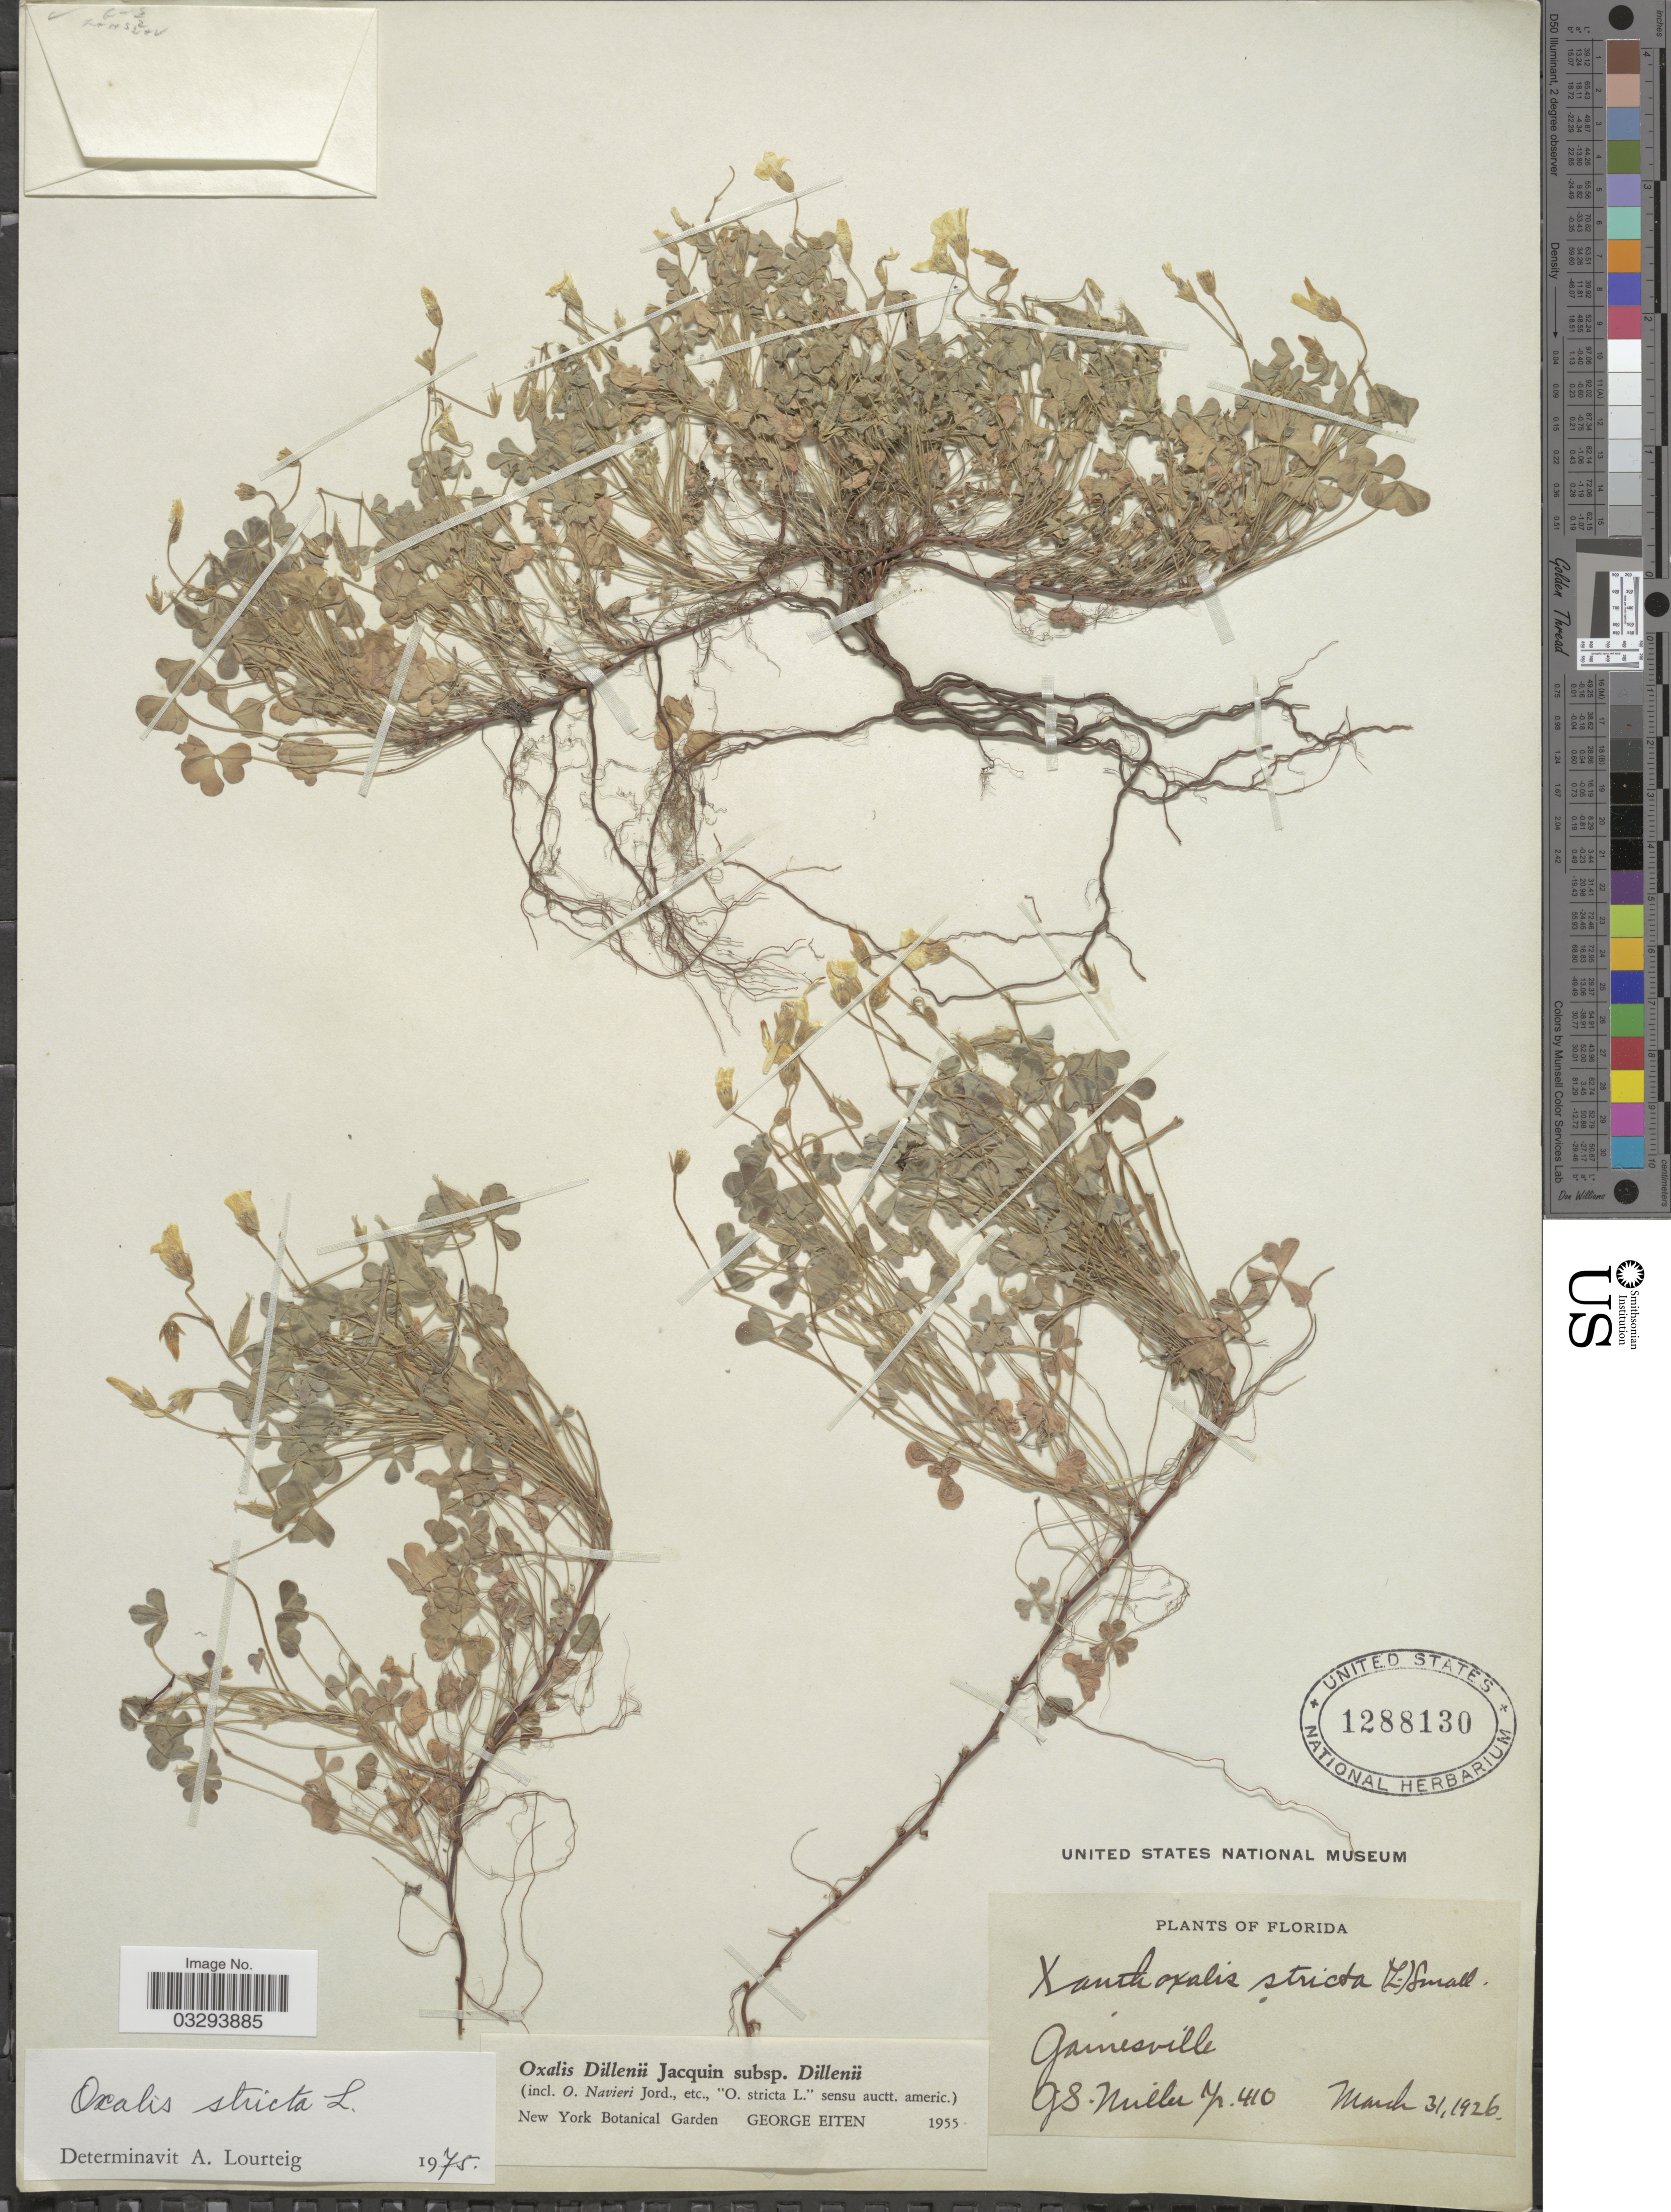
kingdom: Plantae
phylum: Tracheophyta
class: Magnoliopsida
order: Oxalidales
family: Oxalidaceae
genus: Oxalis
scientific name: Oxalis stricta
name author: L.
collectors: G. S. Miller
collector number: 410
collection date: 1926-03-31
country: United States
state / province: Florida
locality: Gainesville.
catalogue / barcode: US 1288130